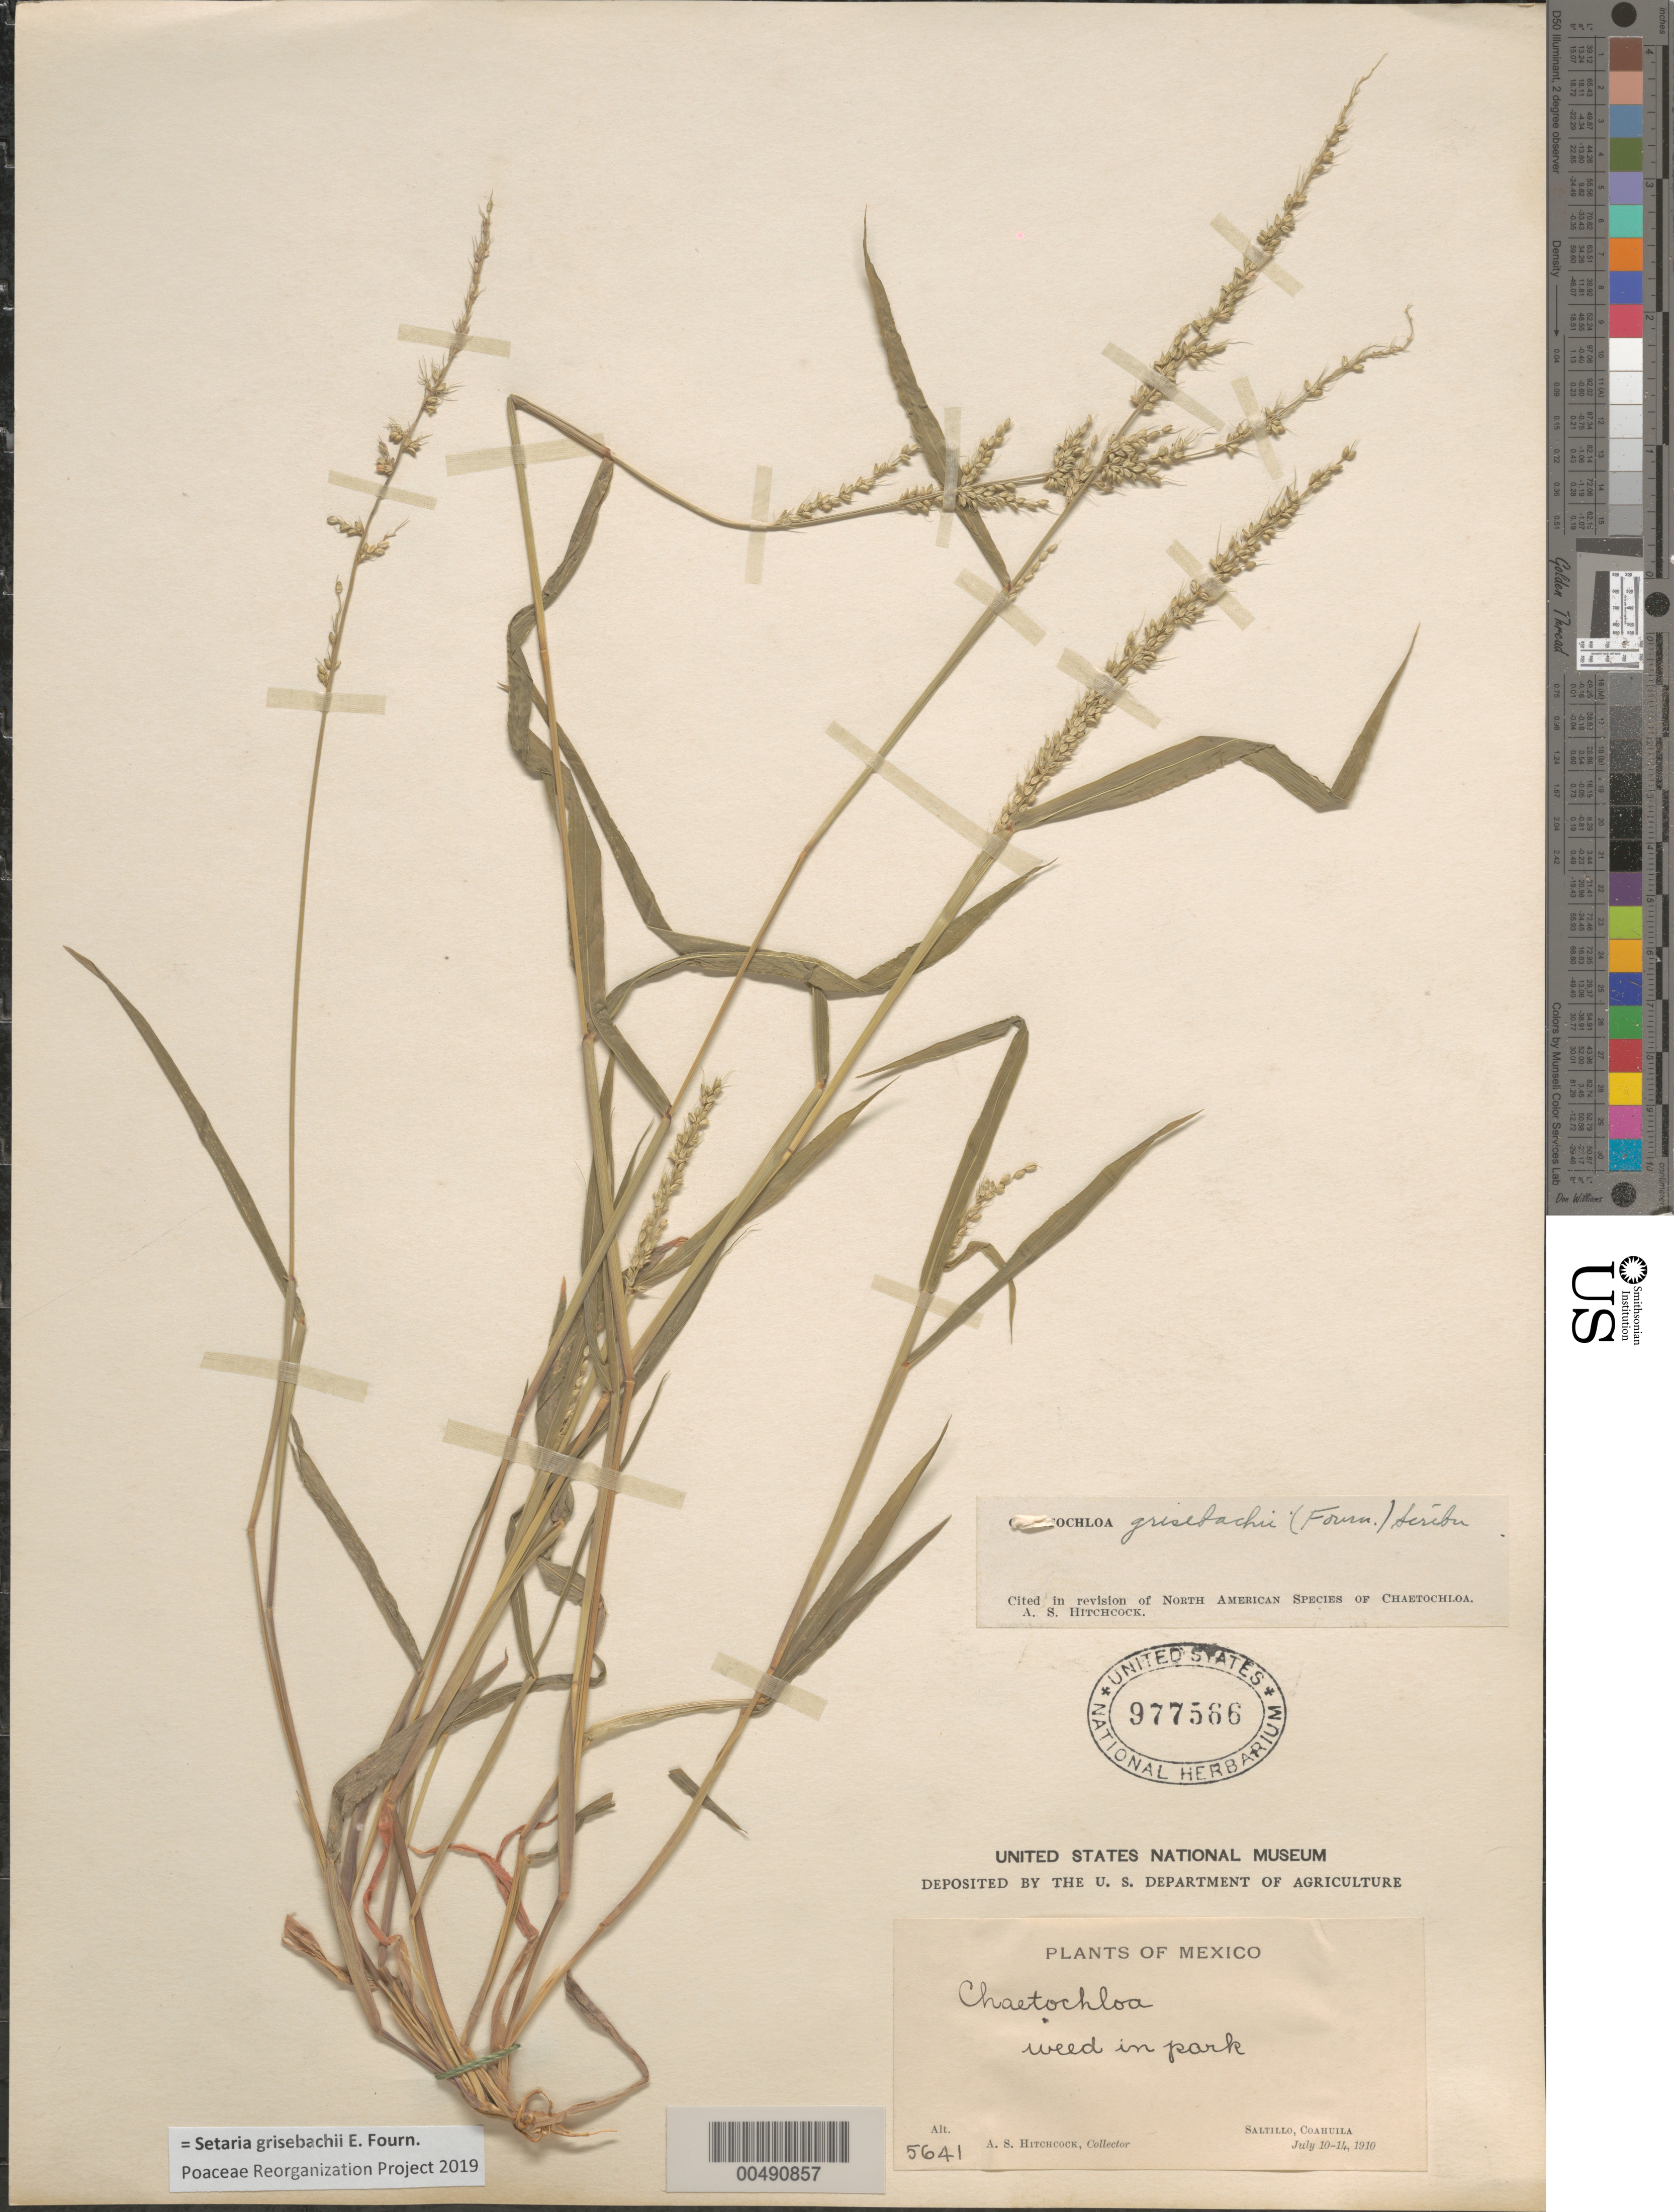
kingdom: Plantae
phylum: Tracheophyta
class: Liliopsida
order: Poales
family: Poaceae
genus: Setaria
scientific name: Setaria grisebachii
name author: E. Fourn.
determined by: Poaceae Reorganization Project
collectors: A. S. Hitchcock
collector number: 5641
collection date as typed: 10 Jul 1910 to 14 Jul 1910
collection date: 1910-07-10/1910-07-14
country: Mexico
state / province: Coahuila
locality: Saltillo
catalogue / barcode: US 977566